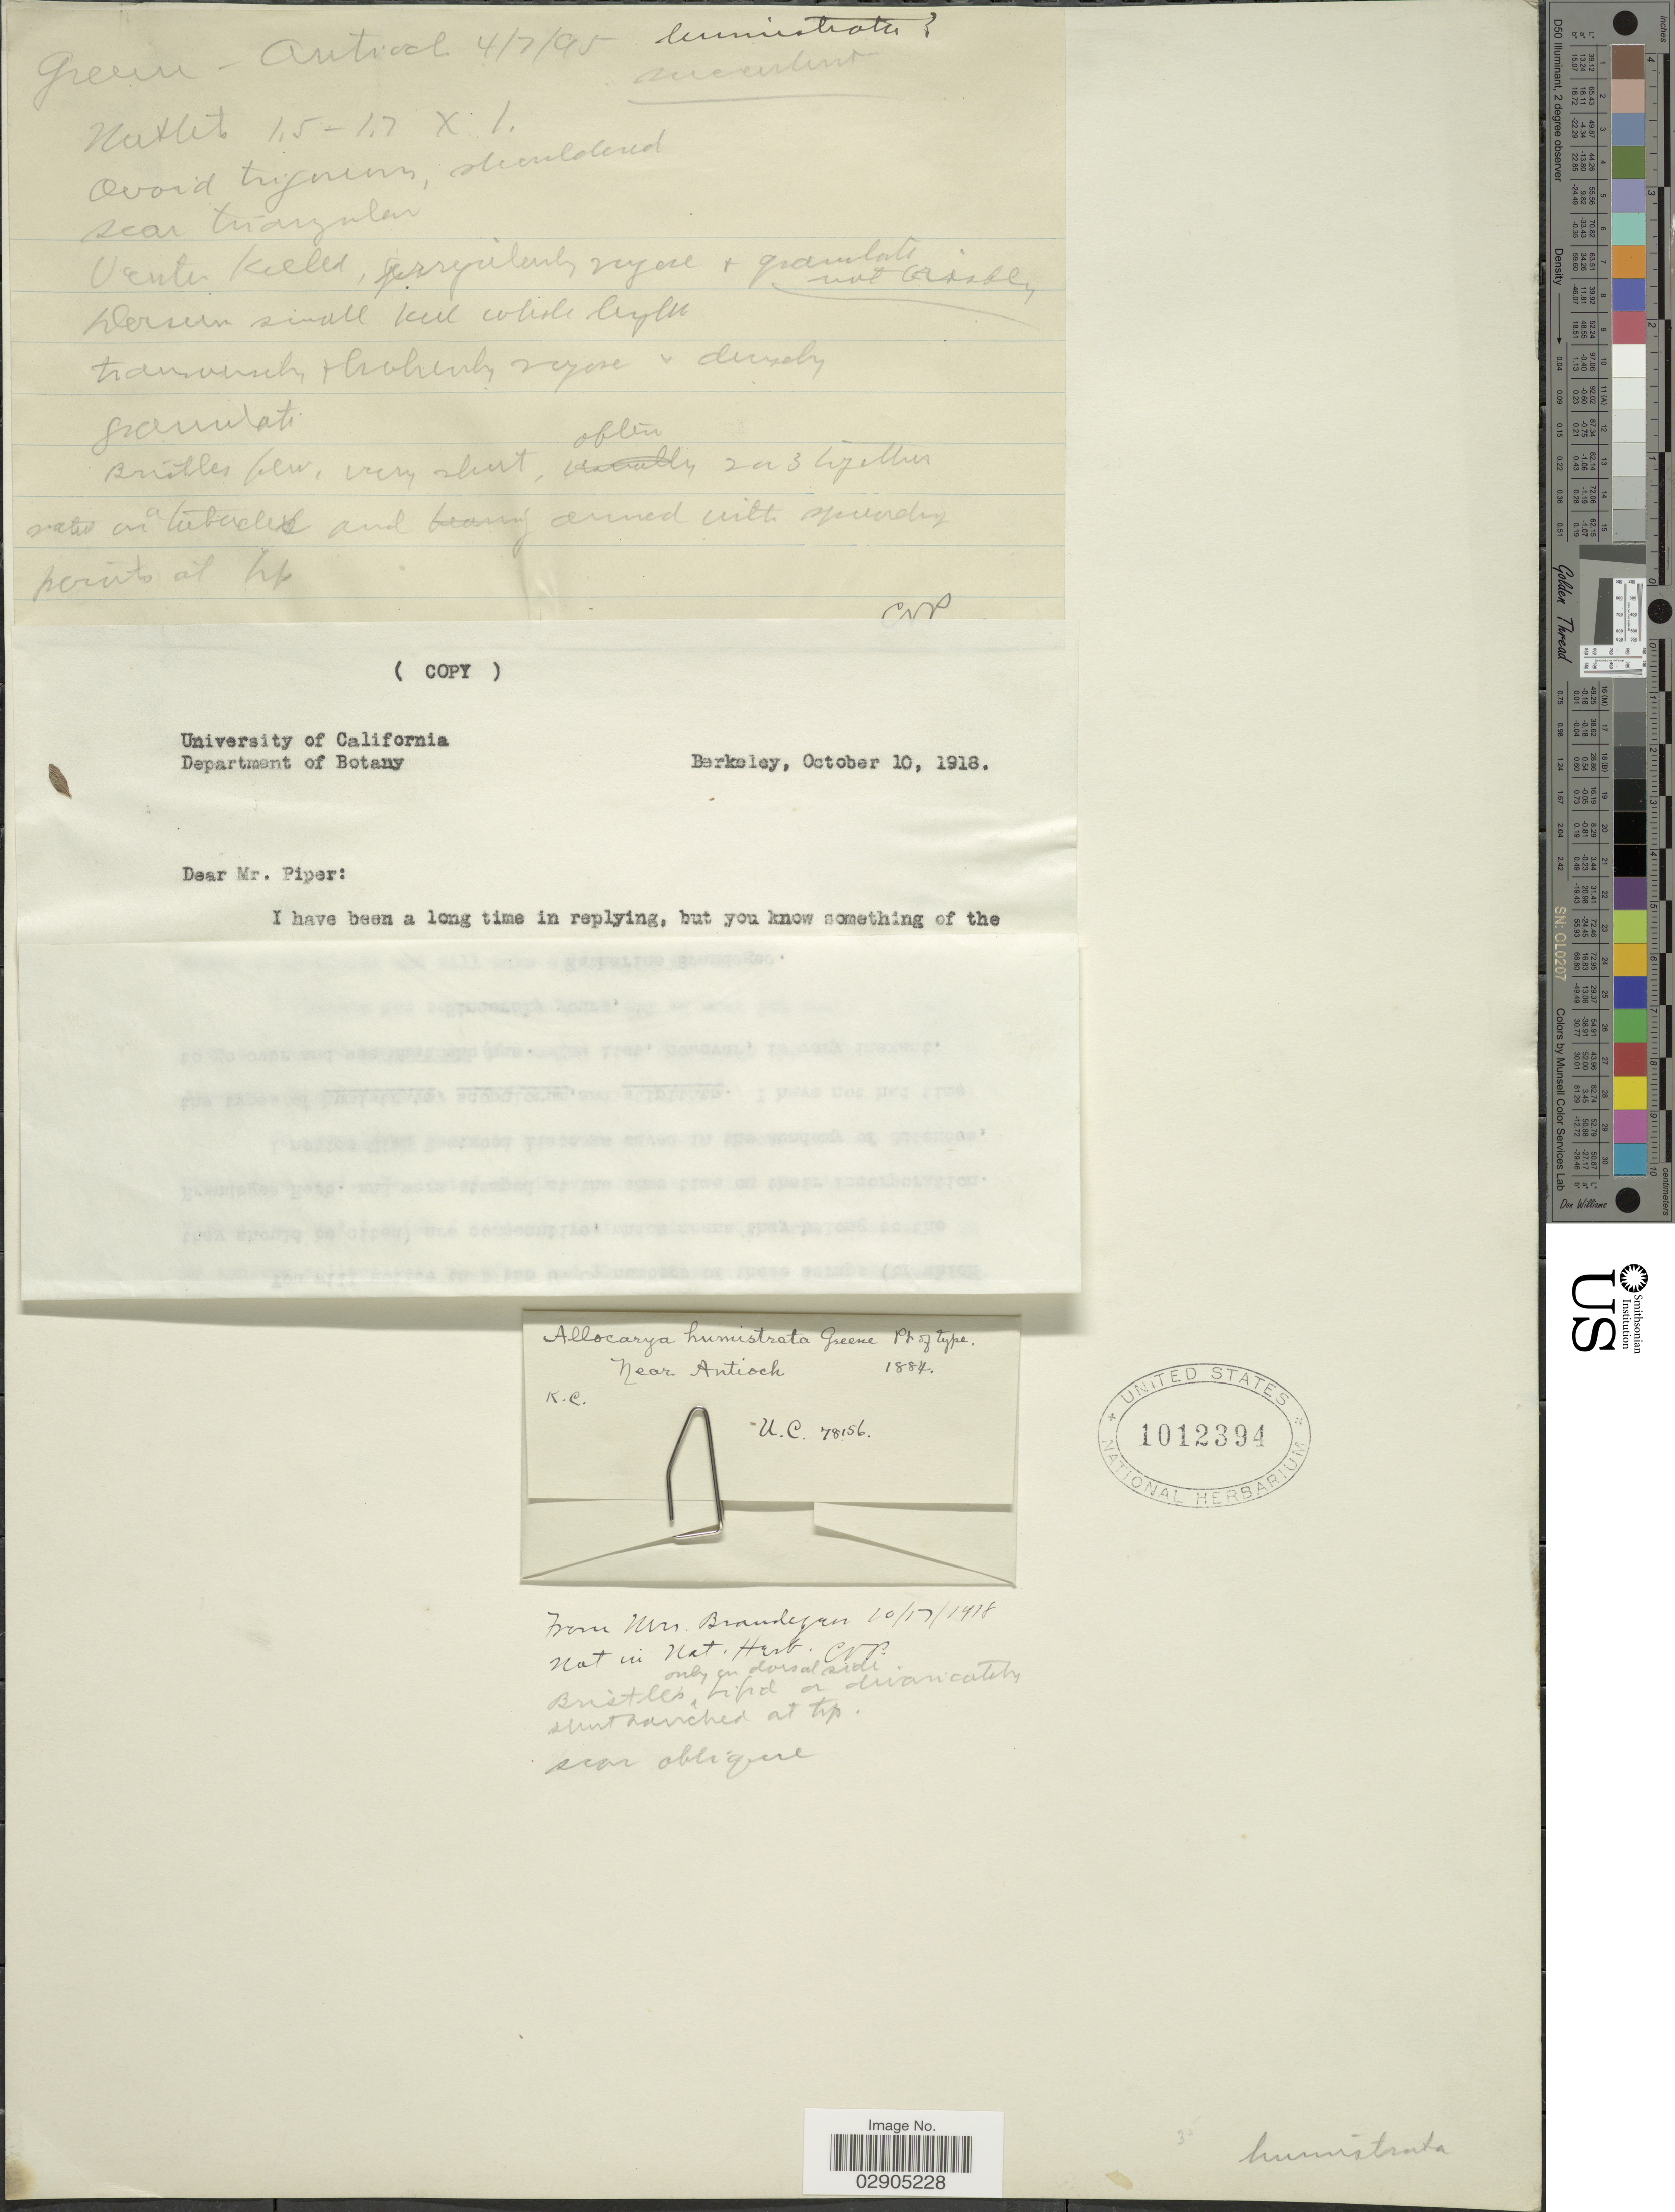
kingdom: Plantae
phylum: Tracheophyta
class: Magnoliopsida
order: Boraginales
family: Boraginaceae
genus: Allocarya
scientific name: Allocarya humistrata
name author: S.W. Greene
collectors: K. C.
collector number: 78156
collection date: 1887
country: Turkey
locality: Near Antioch.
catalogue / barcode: US 1012394